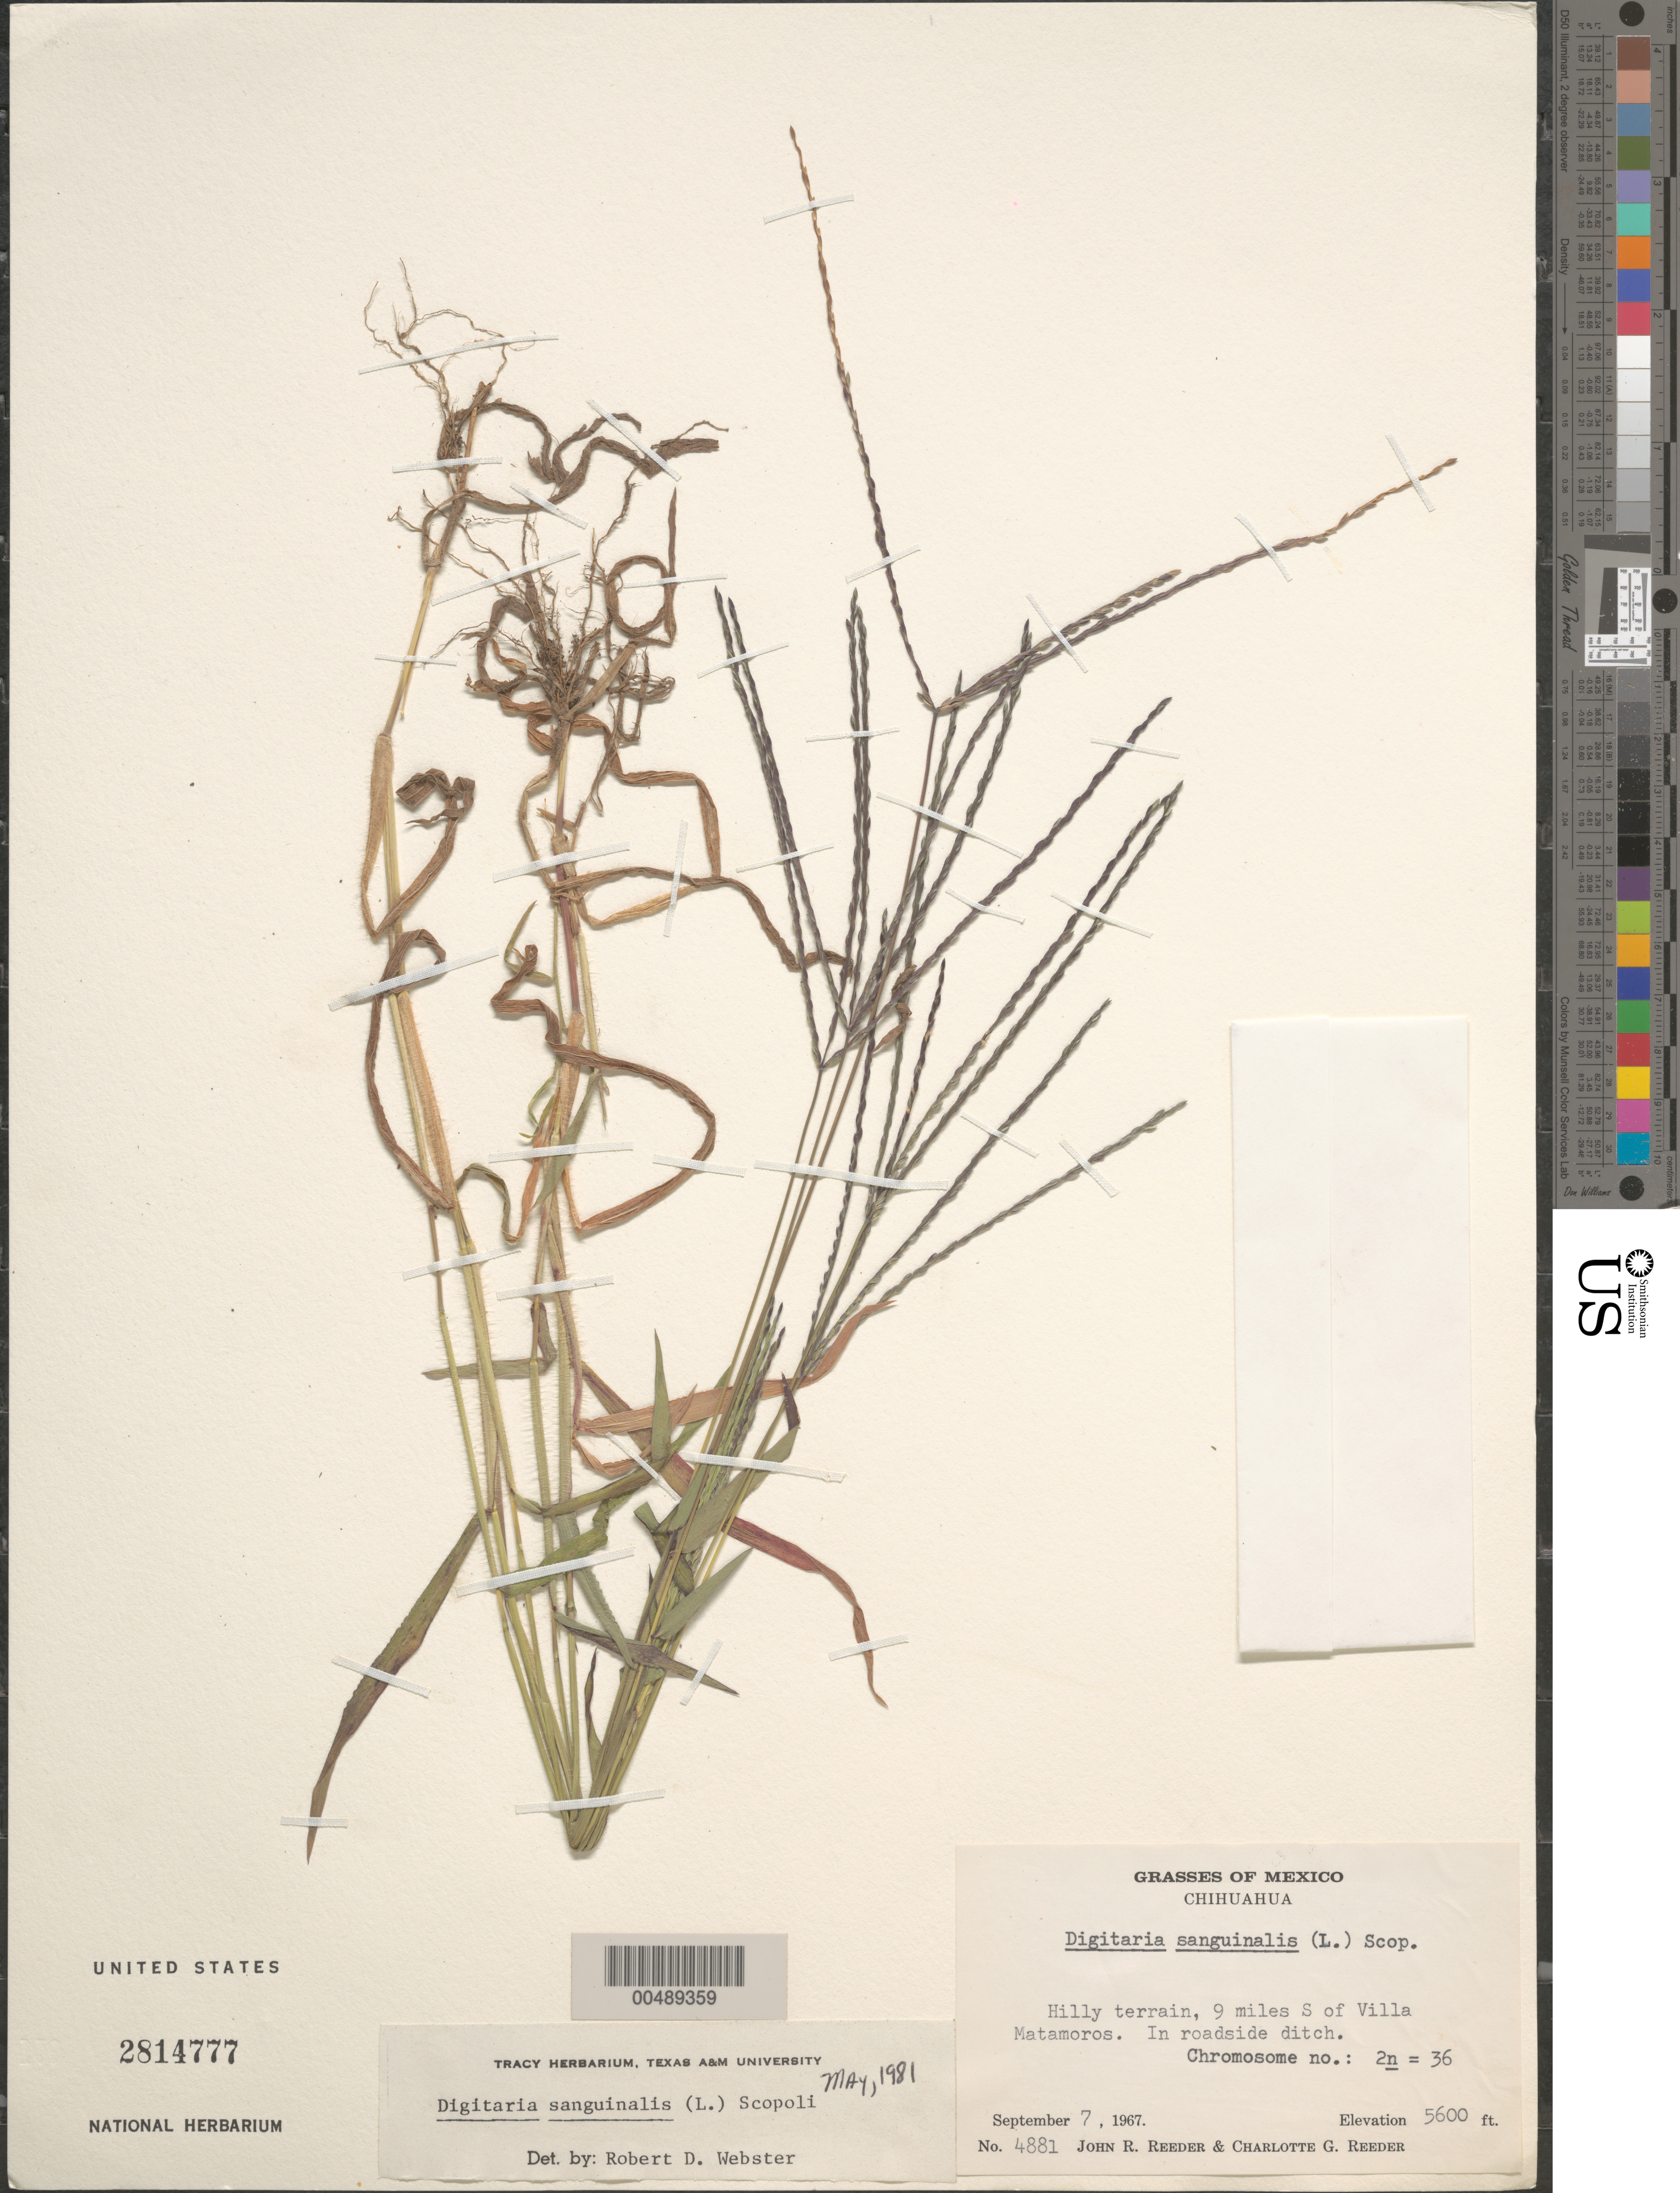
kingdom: Plantae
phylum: Tracheophyta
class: Liliopsida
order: Poales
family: Poaceae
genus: Digitaria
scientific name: Digitaria sanguinalis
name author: (L.) Scop.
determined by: Webster, Robert D.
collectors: J. R. Reeder & C. G. Reeder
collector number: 4881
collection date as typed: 7 Sep 1967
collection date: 1967-09-07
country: Mexico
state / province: Chihuahua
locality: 9 mi S of Villa Matamoros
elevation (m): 1707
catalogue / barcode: US 2814777